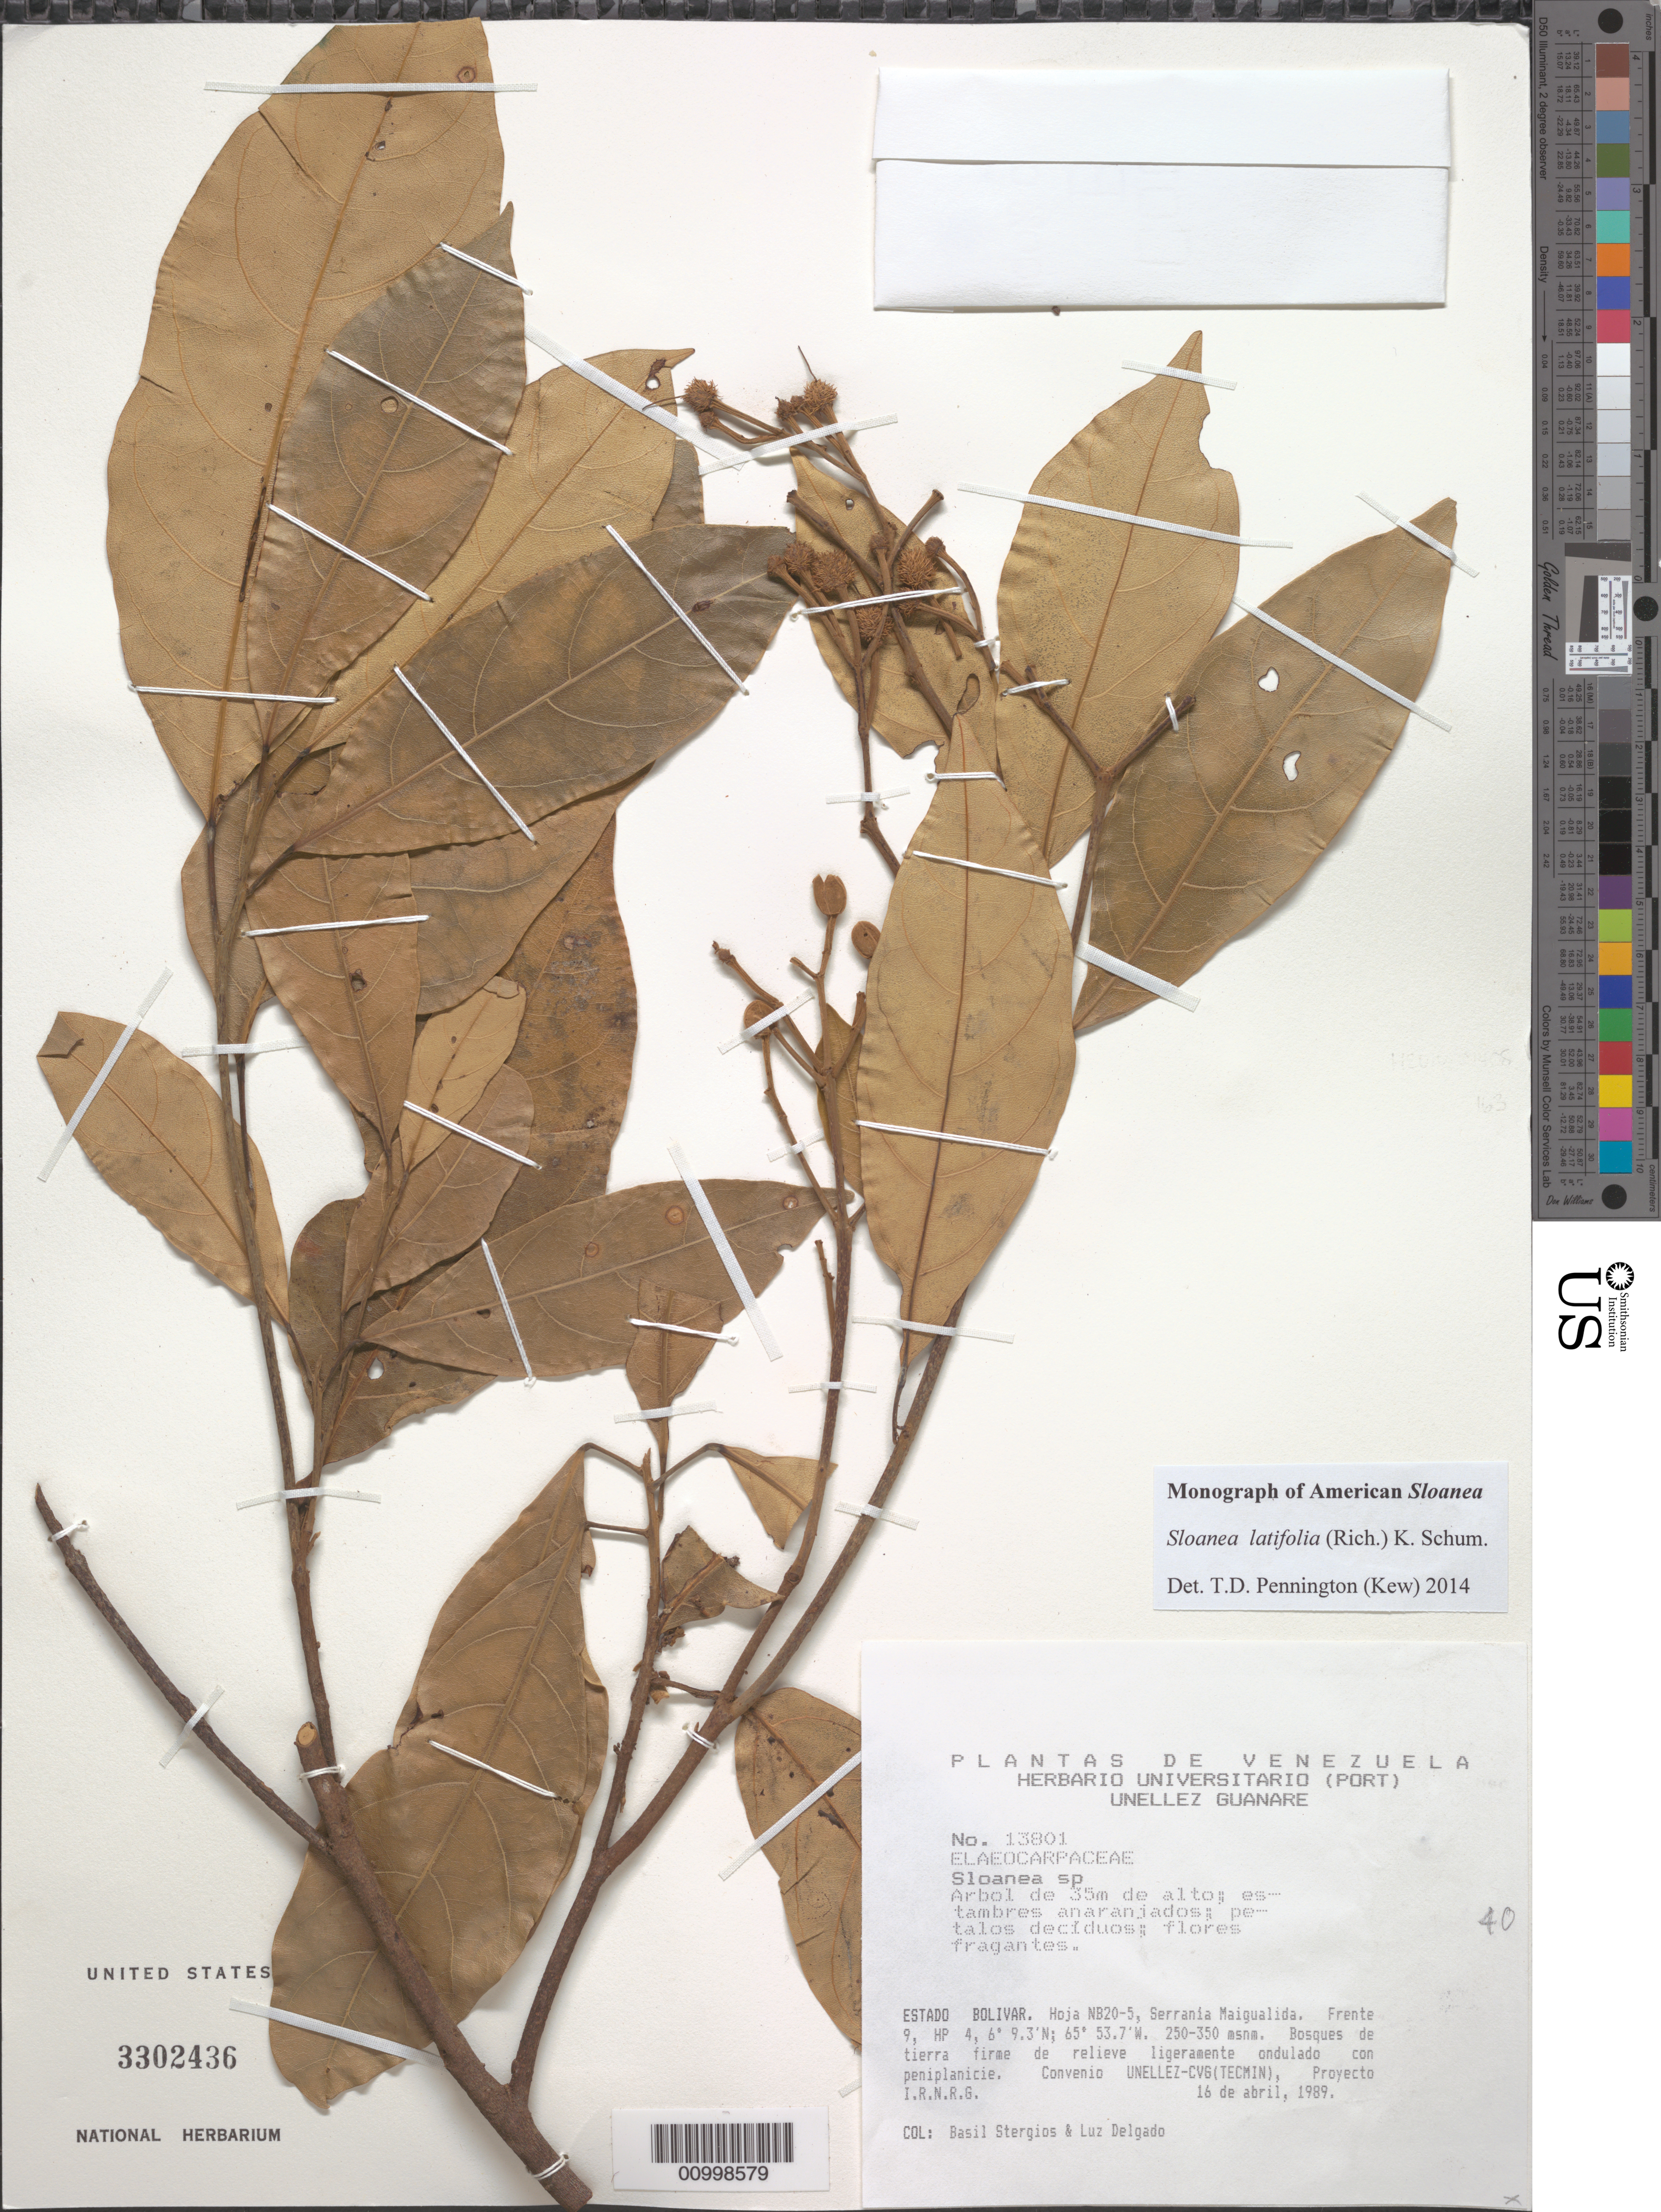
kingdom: Plantae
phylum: Tracheophyta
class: Magnoliopsida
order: Oxalidales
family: Elaeocarpaceae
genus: Sloanea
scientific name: Sloanea latifolia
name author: (Rich.) K. Schum.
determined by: Pennington, T. D., (K)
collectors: B. G. Stergios & L. Delgado V.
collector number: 13801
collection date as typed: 16-Apr-89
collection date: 1989-04-16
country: Venezuela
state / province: Bolívar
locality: Serrania Maigualida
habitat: Bosque de tierra firme de relieve ligeramente ondulado con peniplanicie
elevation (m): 250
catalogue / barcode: US 3302436